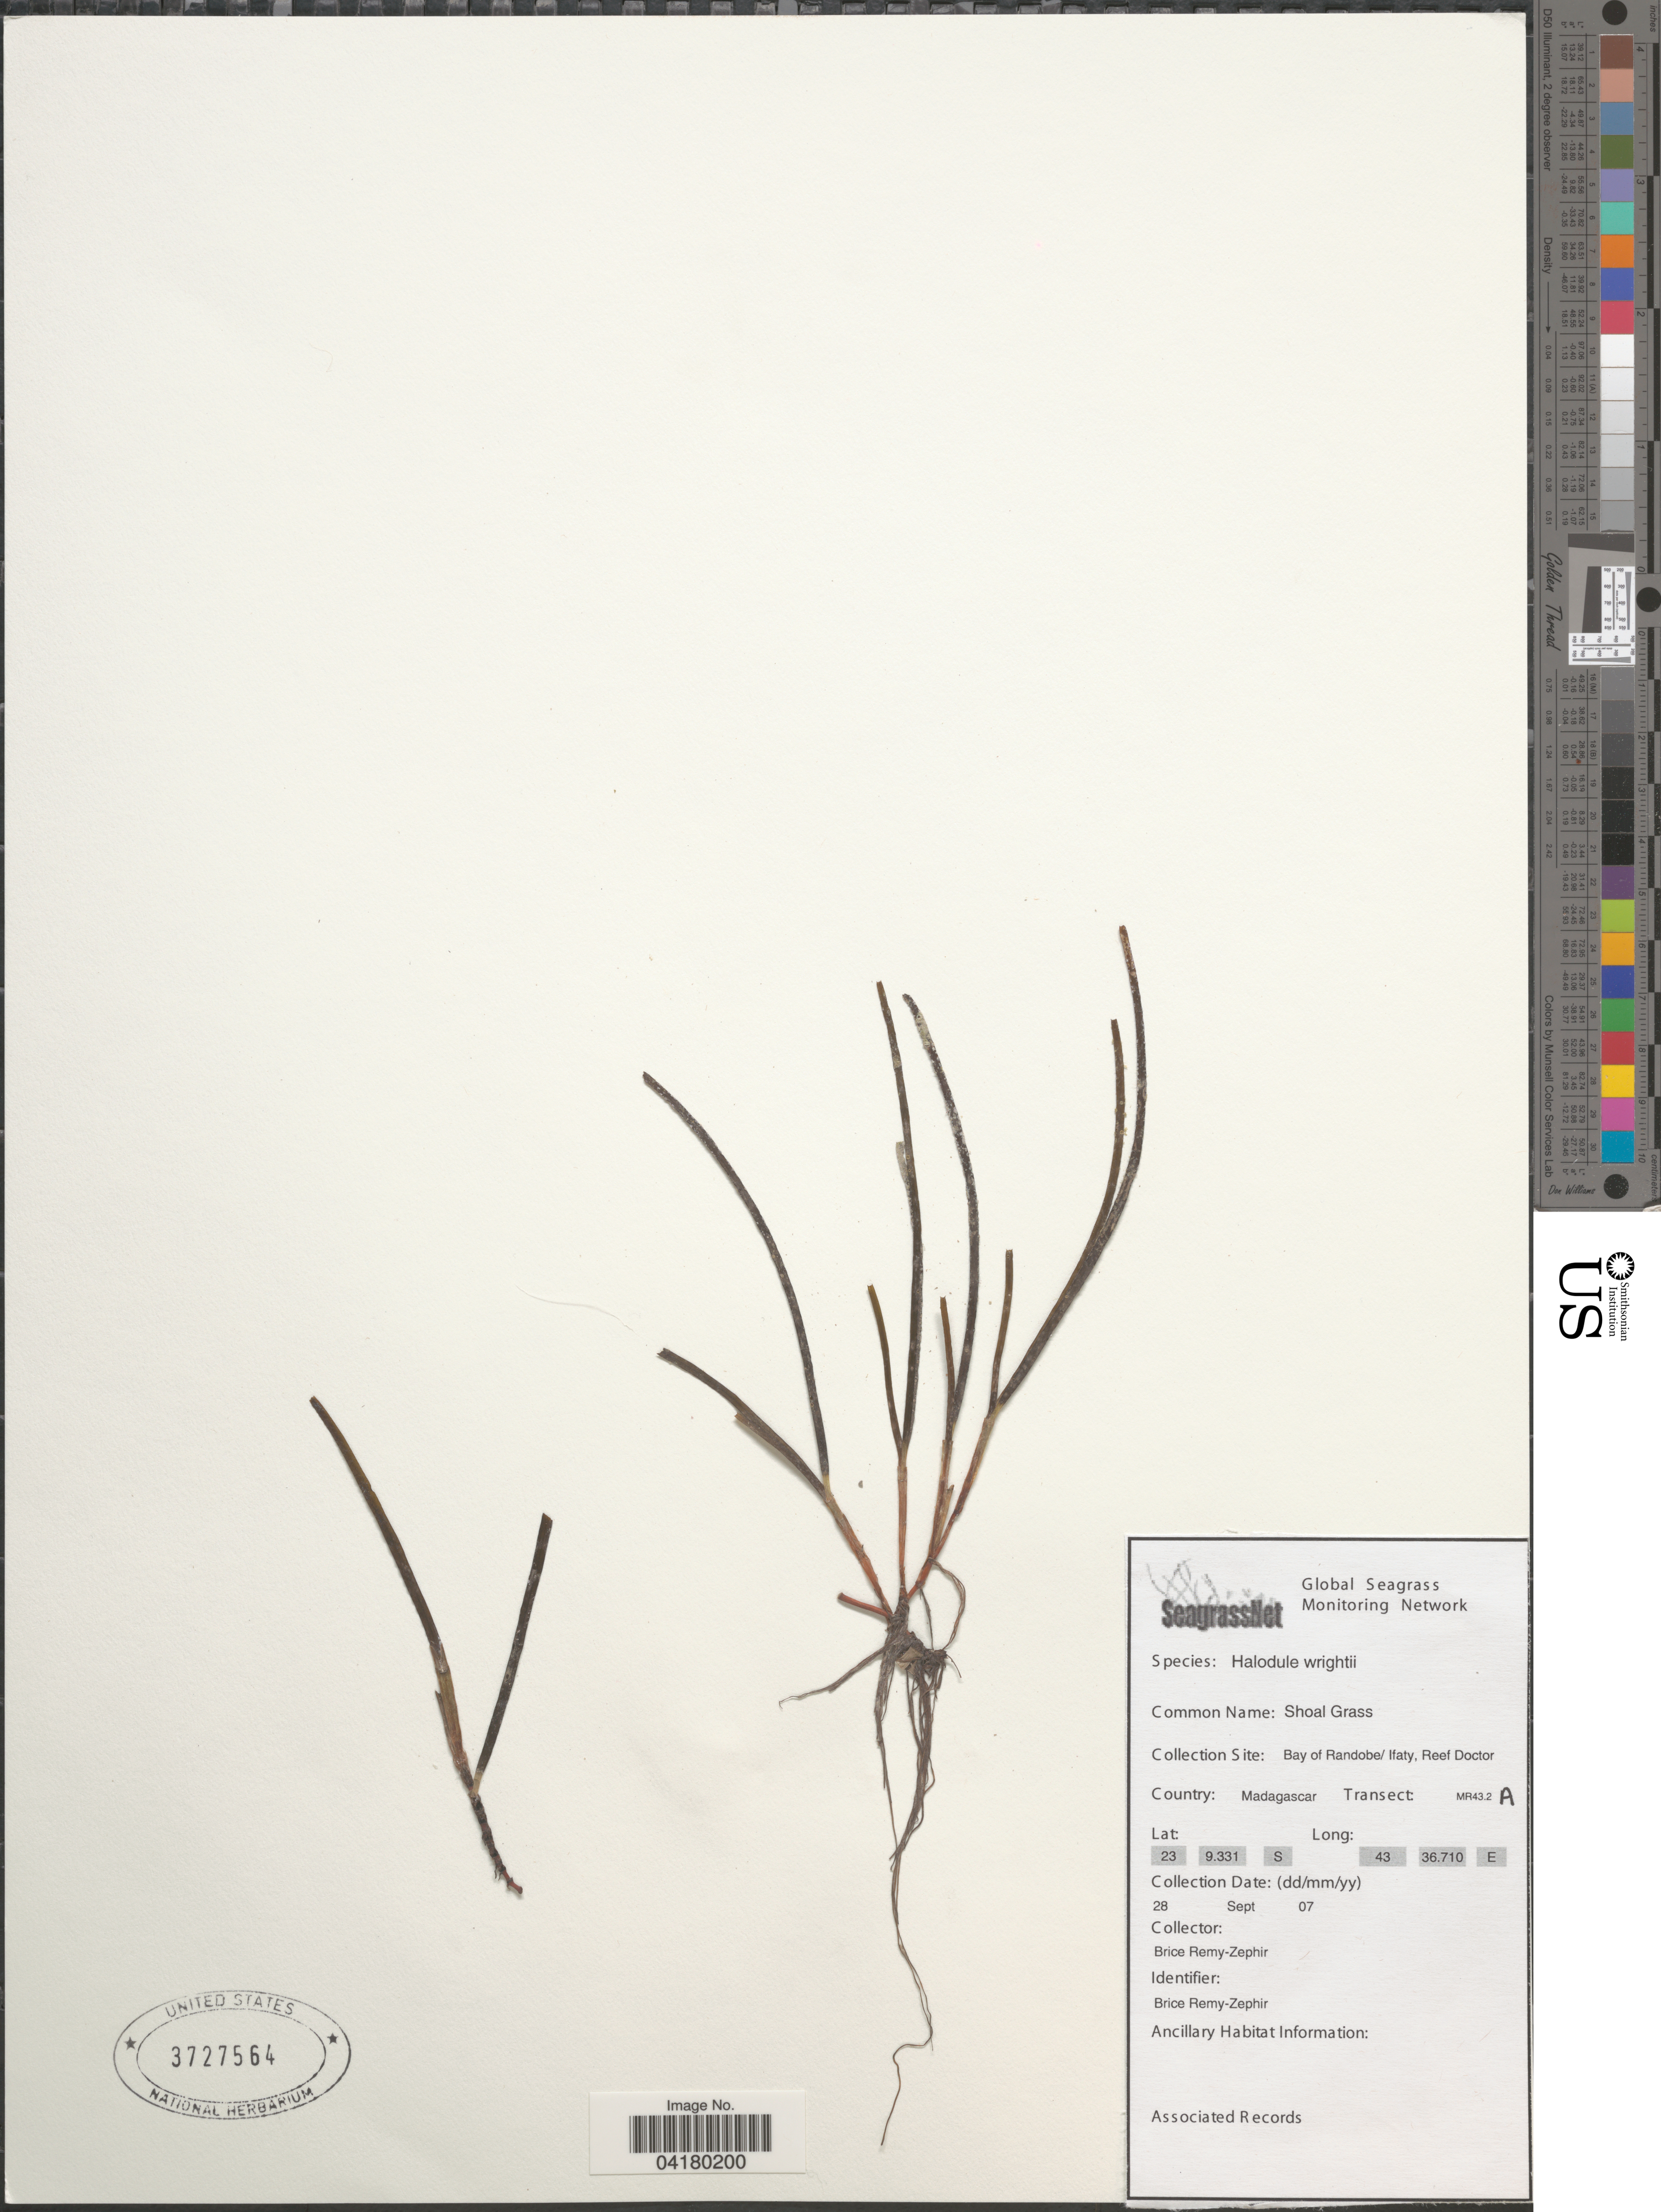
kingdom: Plantae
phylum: Tracheophyta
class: Liliopsida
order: Alismatales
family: Cymodoceaceae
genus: Halodule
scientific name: Halodule wrightii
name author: Asch.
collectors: B. Remy-Zephir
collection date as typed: Transcribed d/m/y: 28/9/7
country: Madagascar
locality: Bay of Randobe/ Ifaty, Reef Doctor. Transect: MR43.2 A.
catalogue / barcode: US 3727564